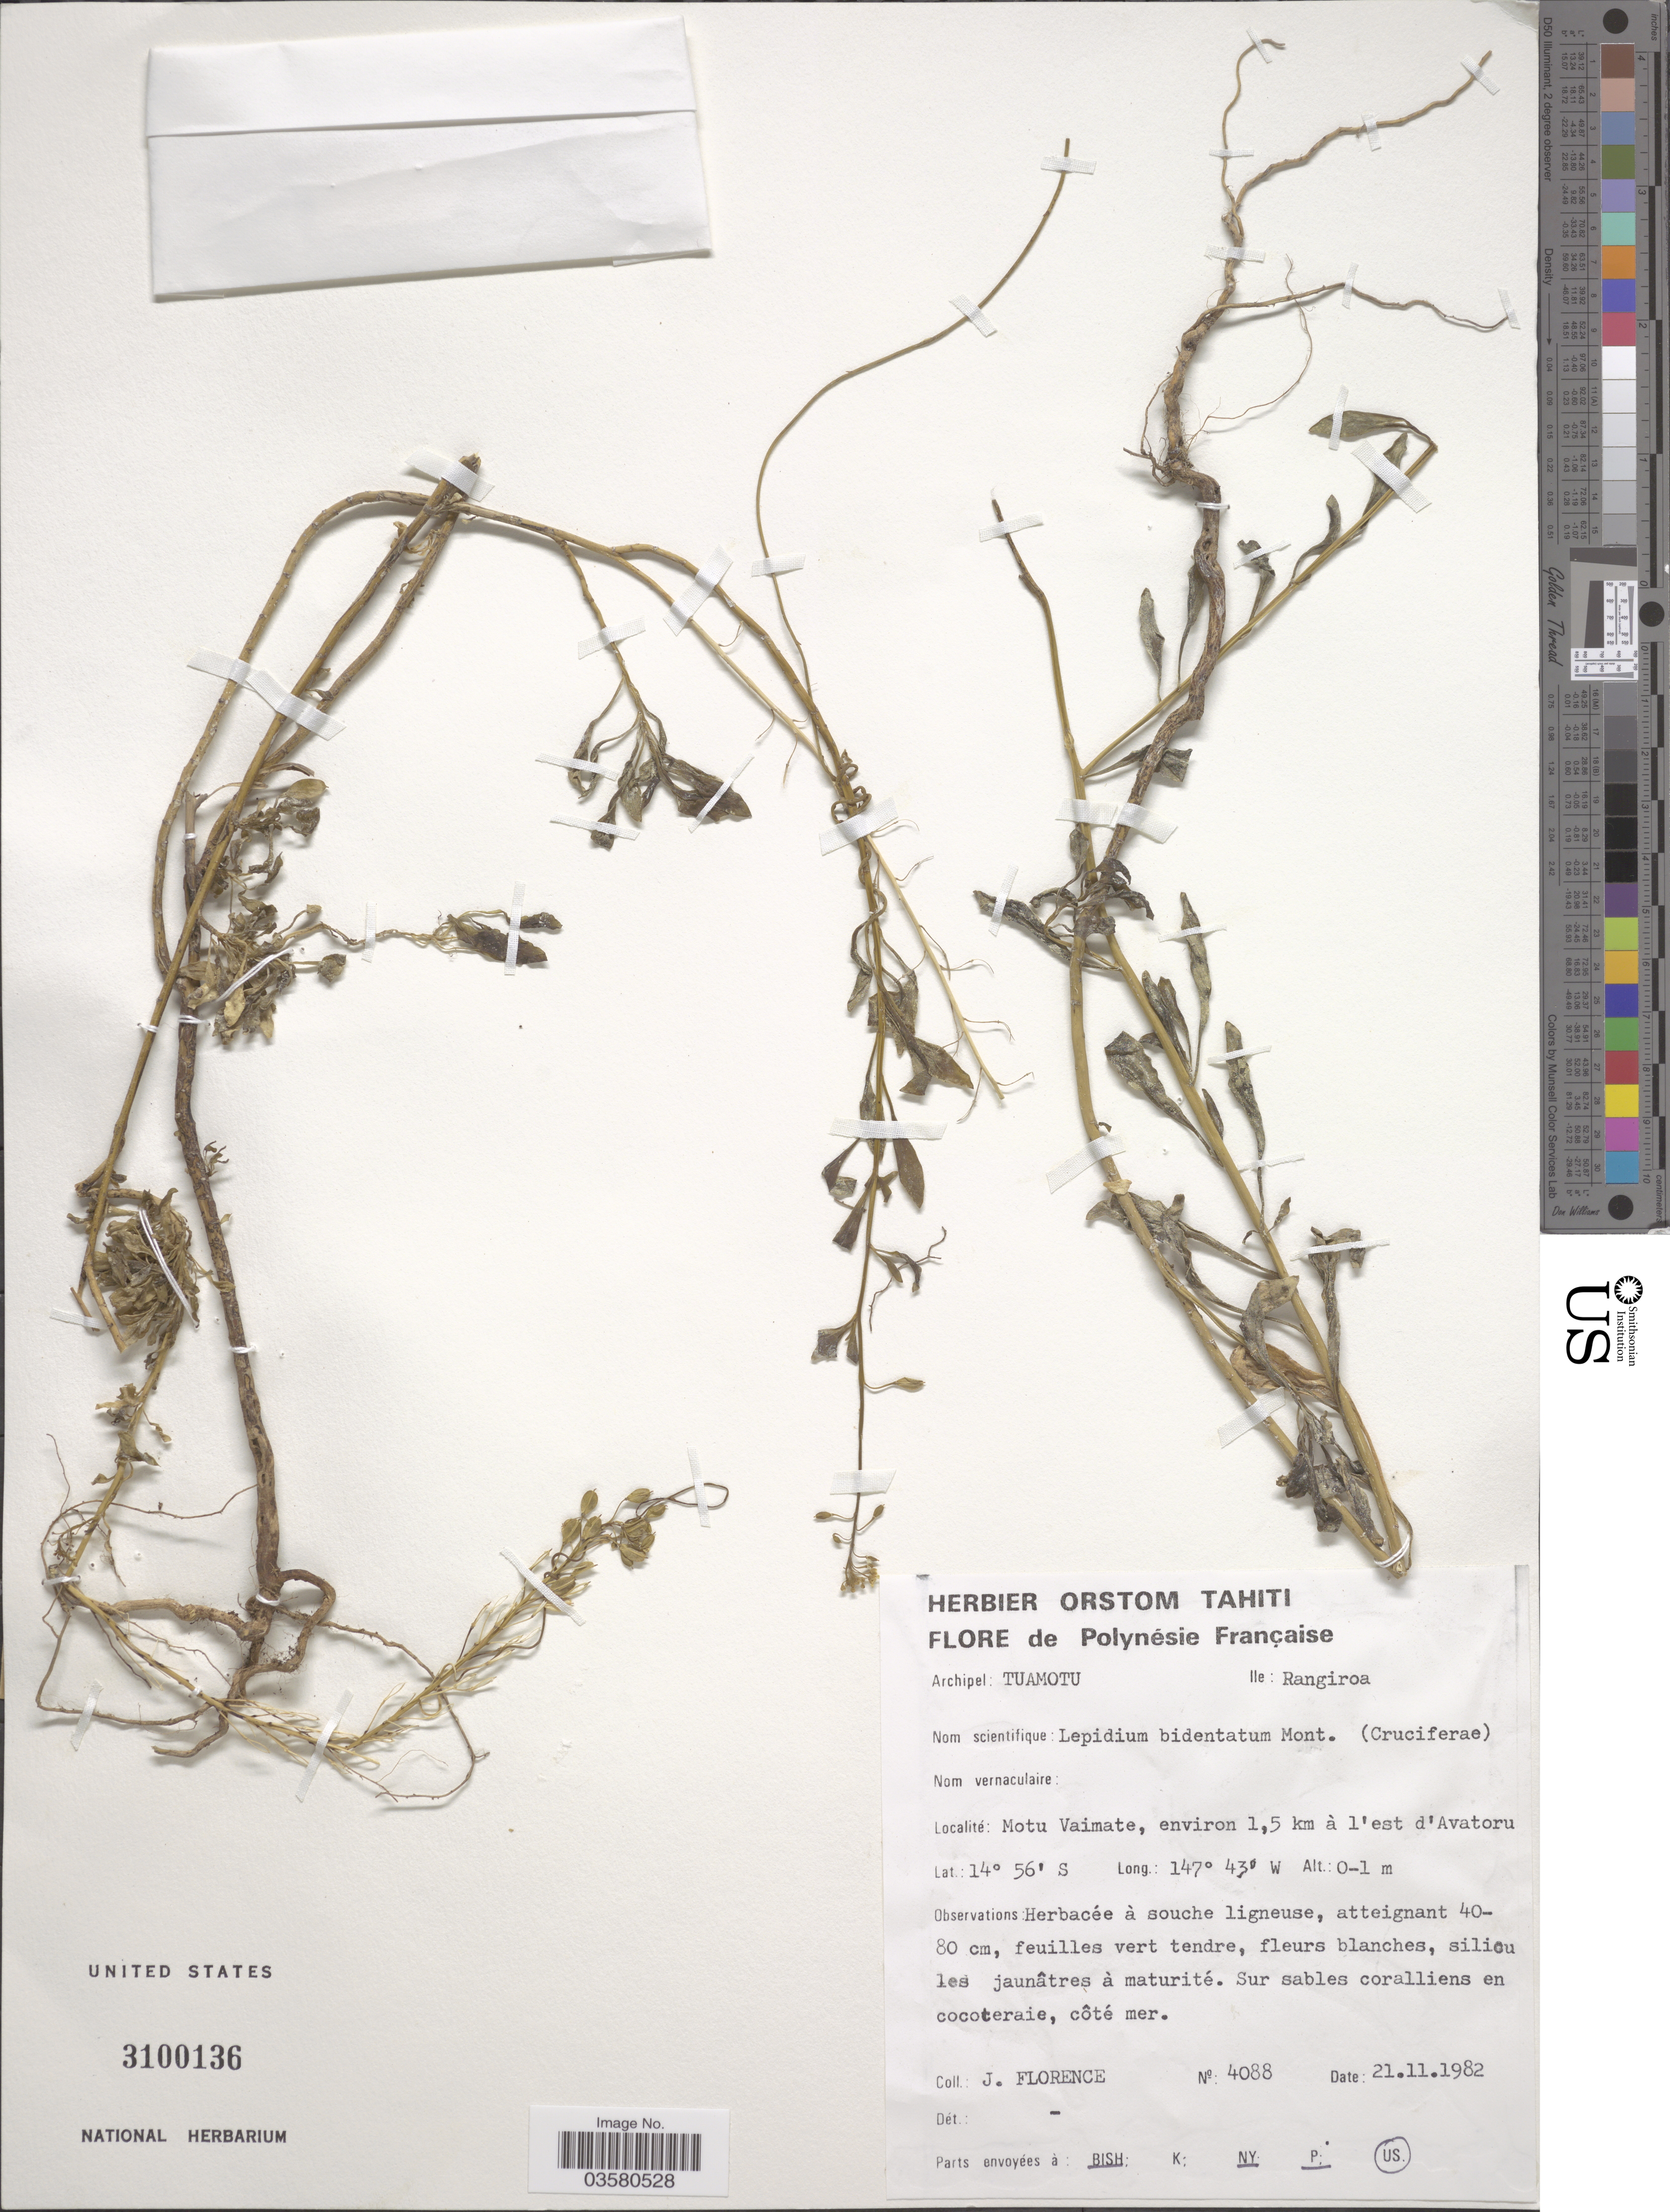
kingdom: Plantae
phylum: Tracheophyta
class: Magnoliopsida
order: Brassicales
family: Brassicaceae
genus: Lepidium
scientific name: Lepidium bidentatum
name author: Montin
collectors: J. Florence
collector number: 4088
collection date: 1982-11-21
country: French Polynesia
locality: Archipel: Tuamotu. Ile: Rangiroa. Motu Vaimate, environ 1,5 km à l'est d'Avatoru.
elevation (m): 0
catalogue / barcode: US 3100136